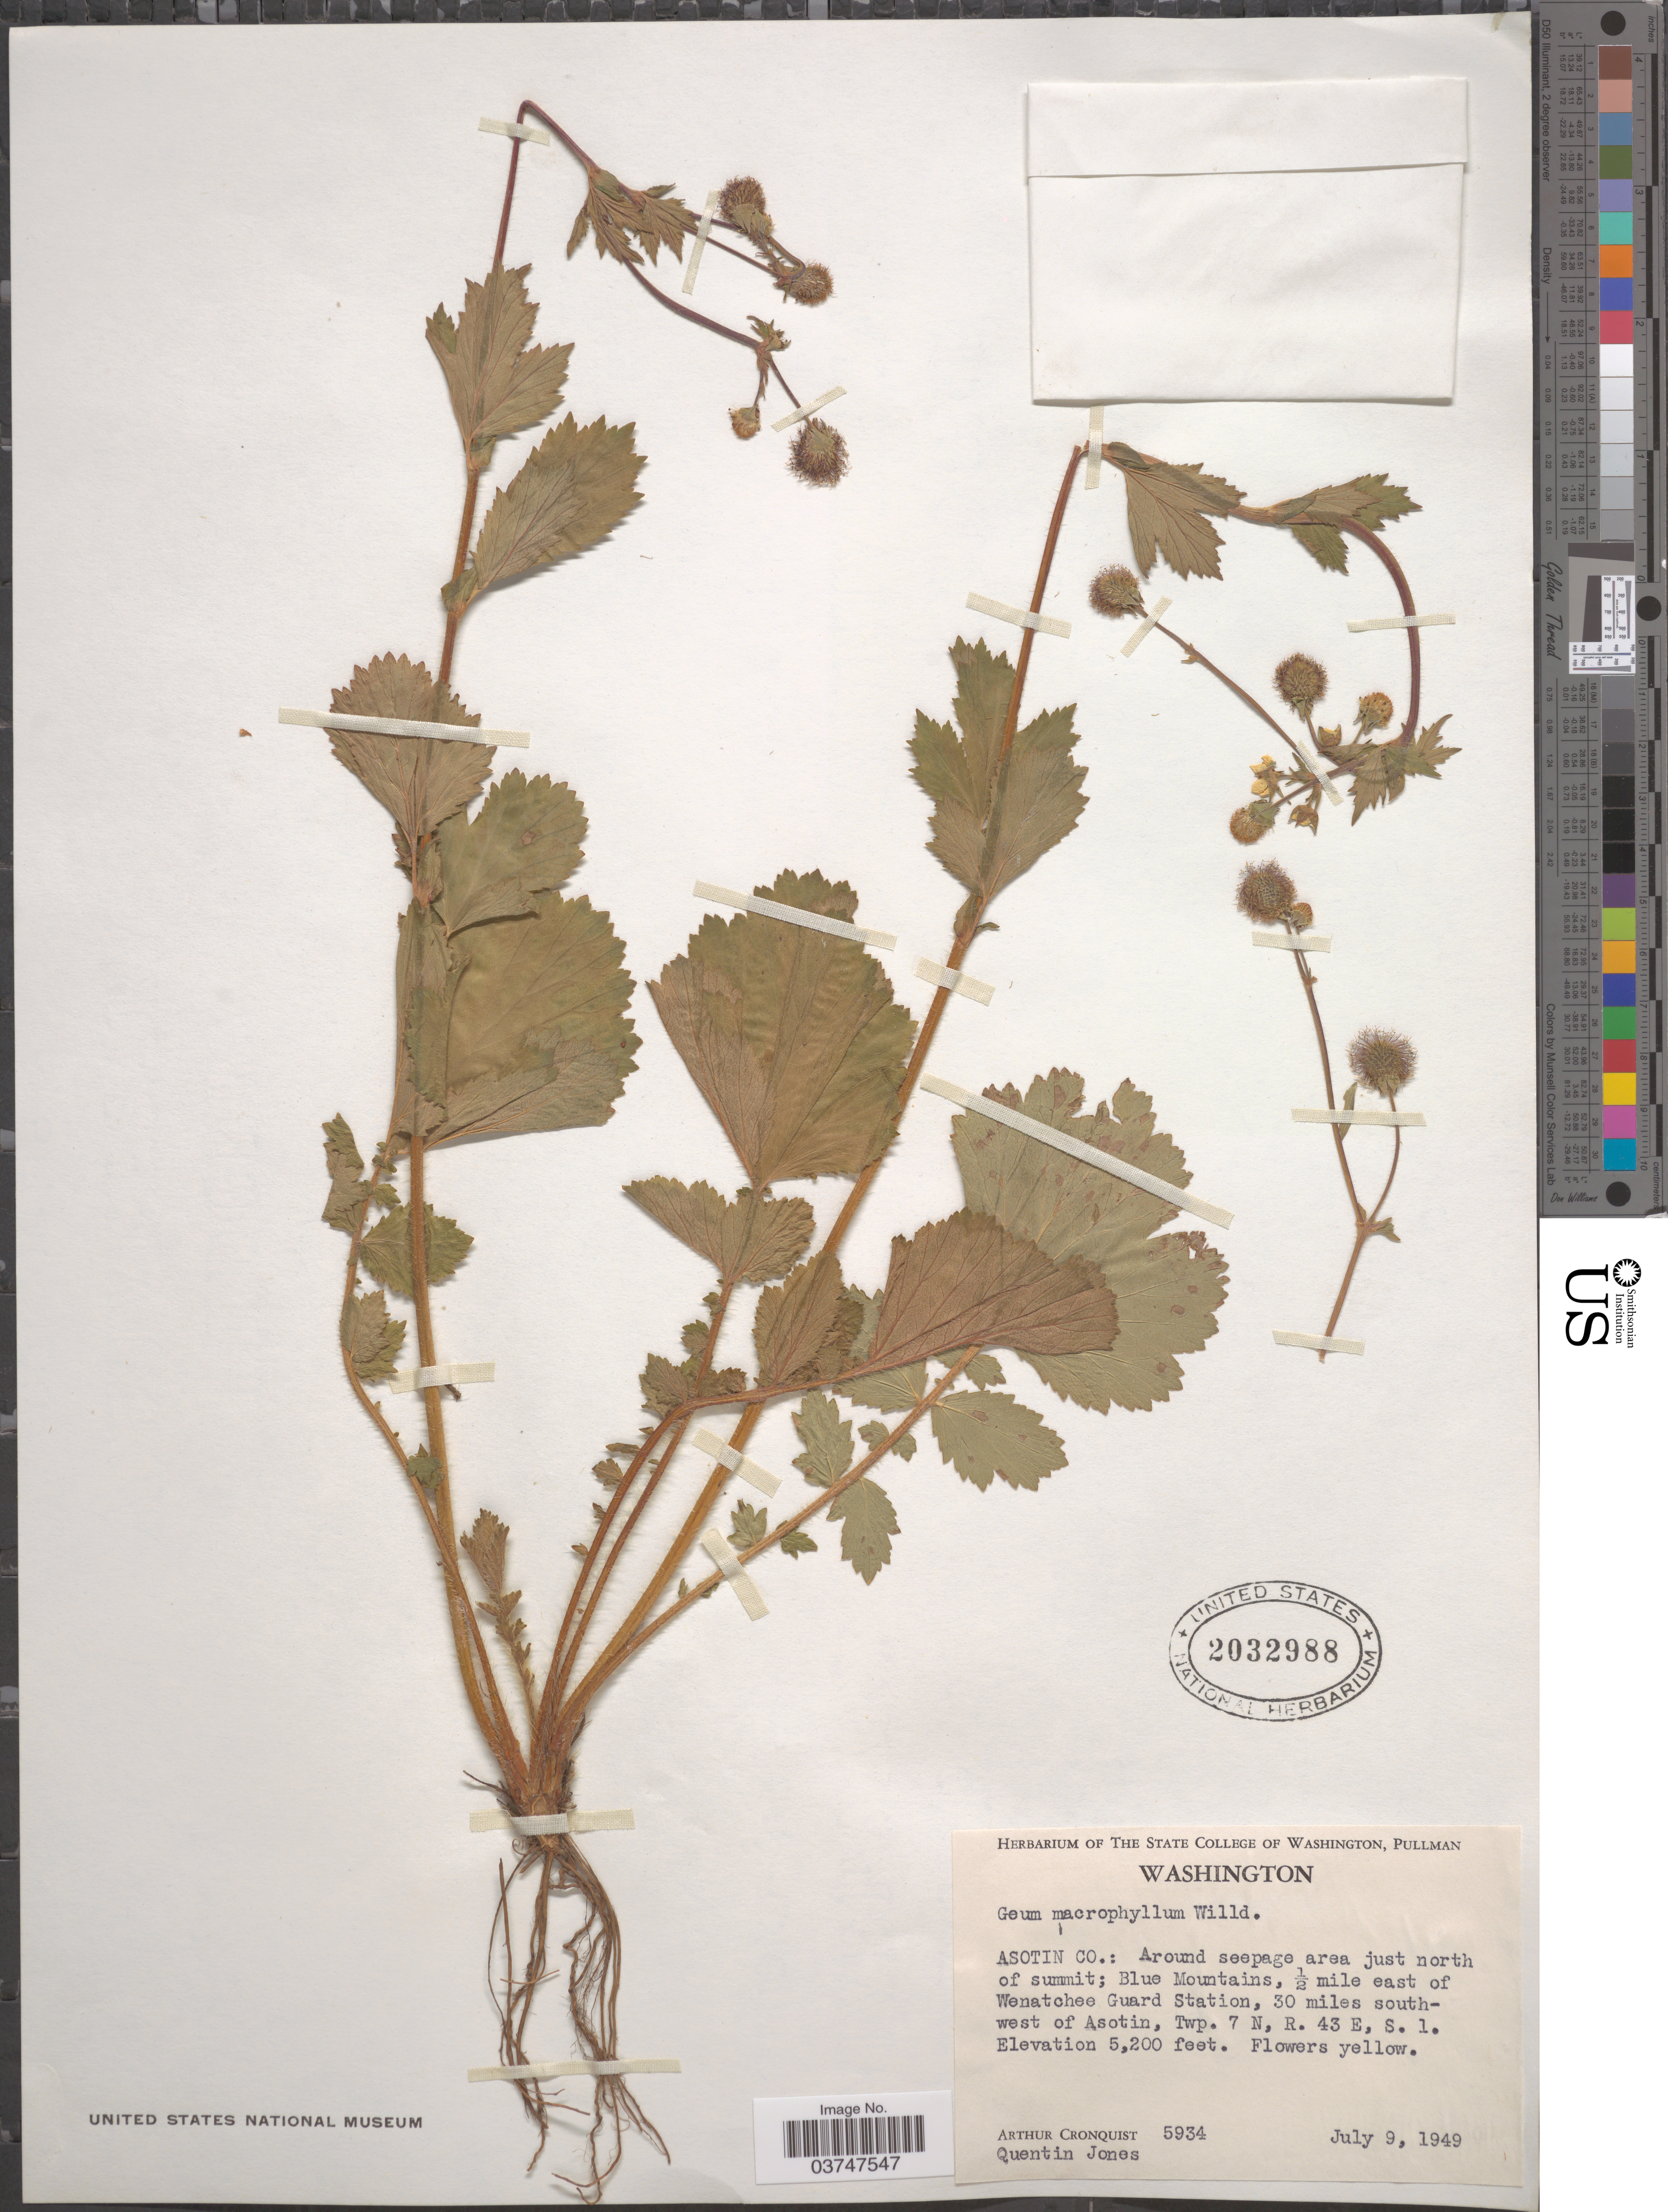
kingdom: Plantae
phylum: Tracheophyta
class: Magnoliopsida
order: Rosales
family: Rosaceae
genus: Geum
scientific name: Geum macrophyllum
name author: Willd.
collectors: A. J. Cronquist & Q. Jones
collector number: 5934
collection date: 1949-07-09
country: United States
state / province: Washington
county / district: Asotin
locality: Asotin Co.: Around seepage area just north of summit; Blue Mountains, ½ mile east of Wenatchee Guard Station, 30 miles southwest of Asotin, Twp. 7 N, R. 43 E, S. 1.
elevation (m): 1585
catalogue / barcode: US 2032988